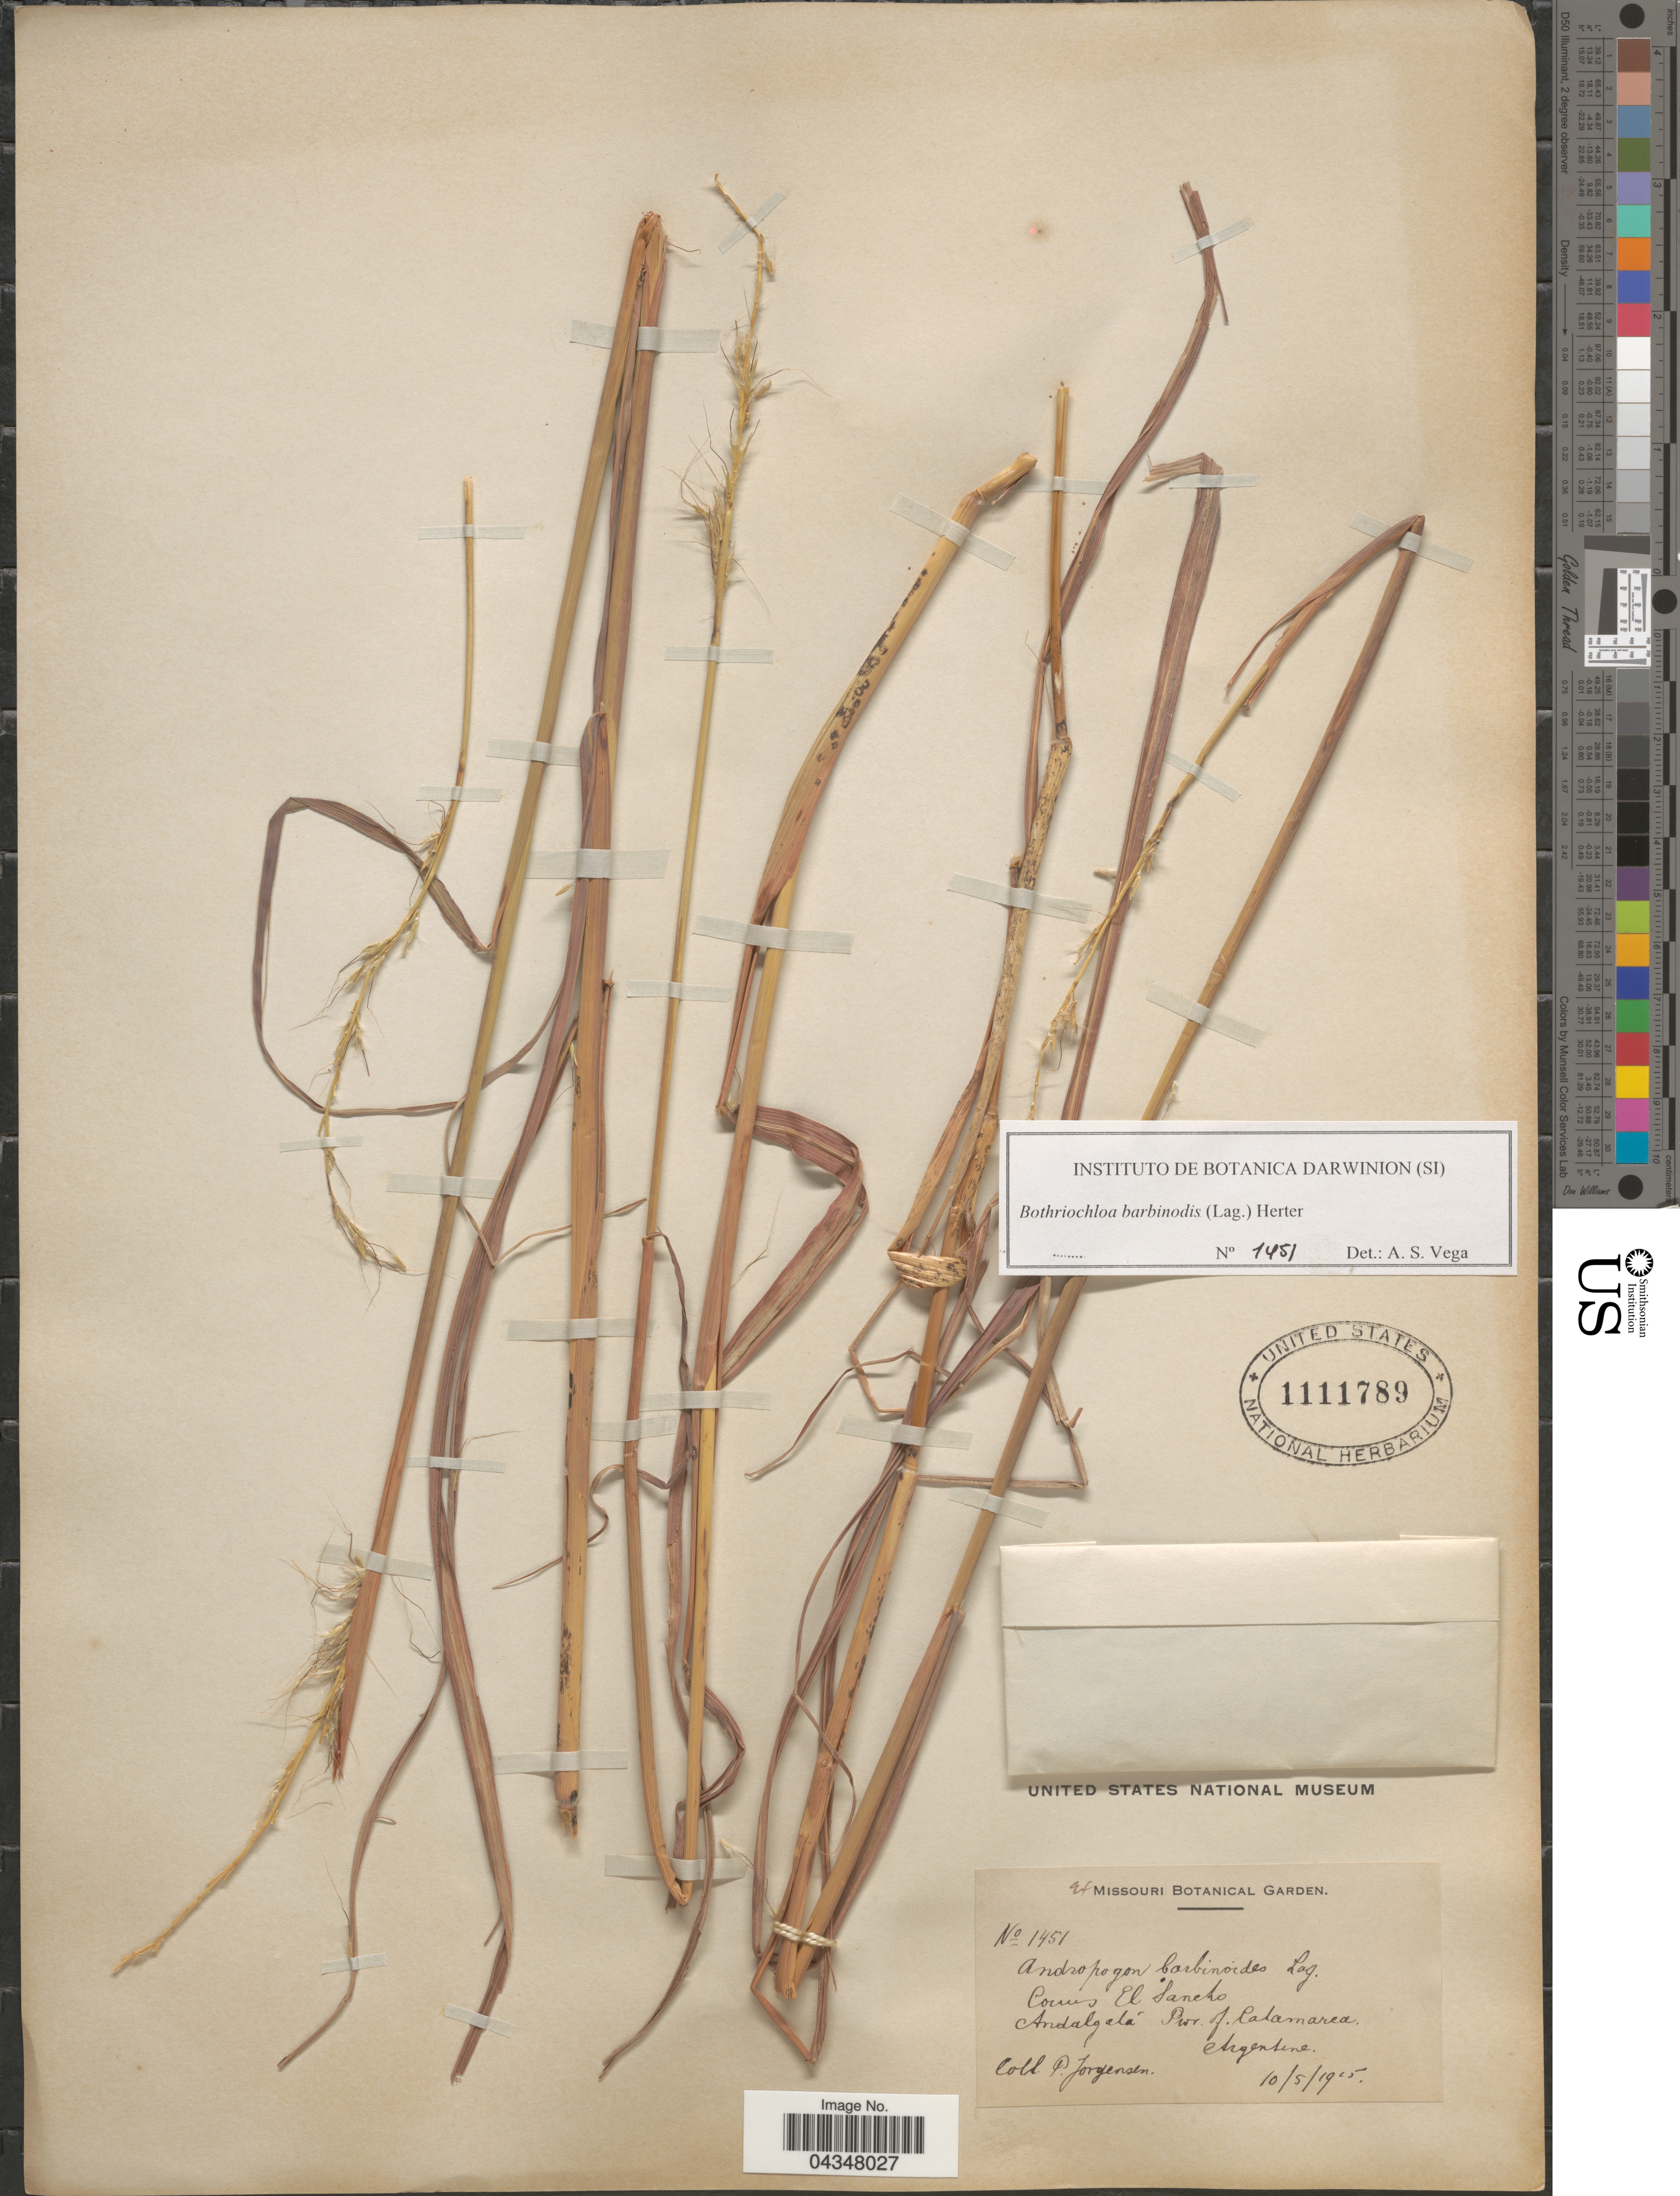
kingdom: Plantae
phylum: Tracheophyta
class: Liliopsida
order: Poales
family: Poaceae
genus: Bothriochloa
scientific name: Bothriochloa barbinodis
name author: (Lag.) Herter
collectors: P. Jörgensen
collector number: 1451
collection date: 1925-05-10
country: Argentina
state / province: Catamarca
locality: El Suncho. Andalgalá. Prov. of Catamarca.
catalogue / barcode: US 1111789